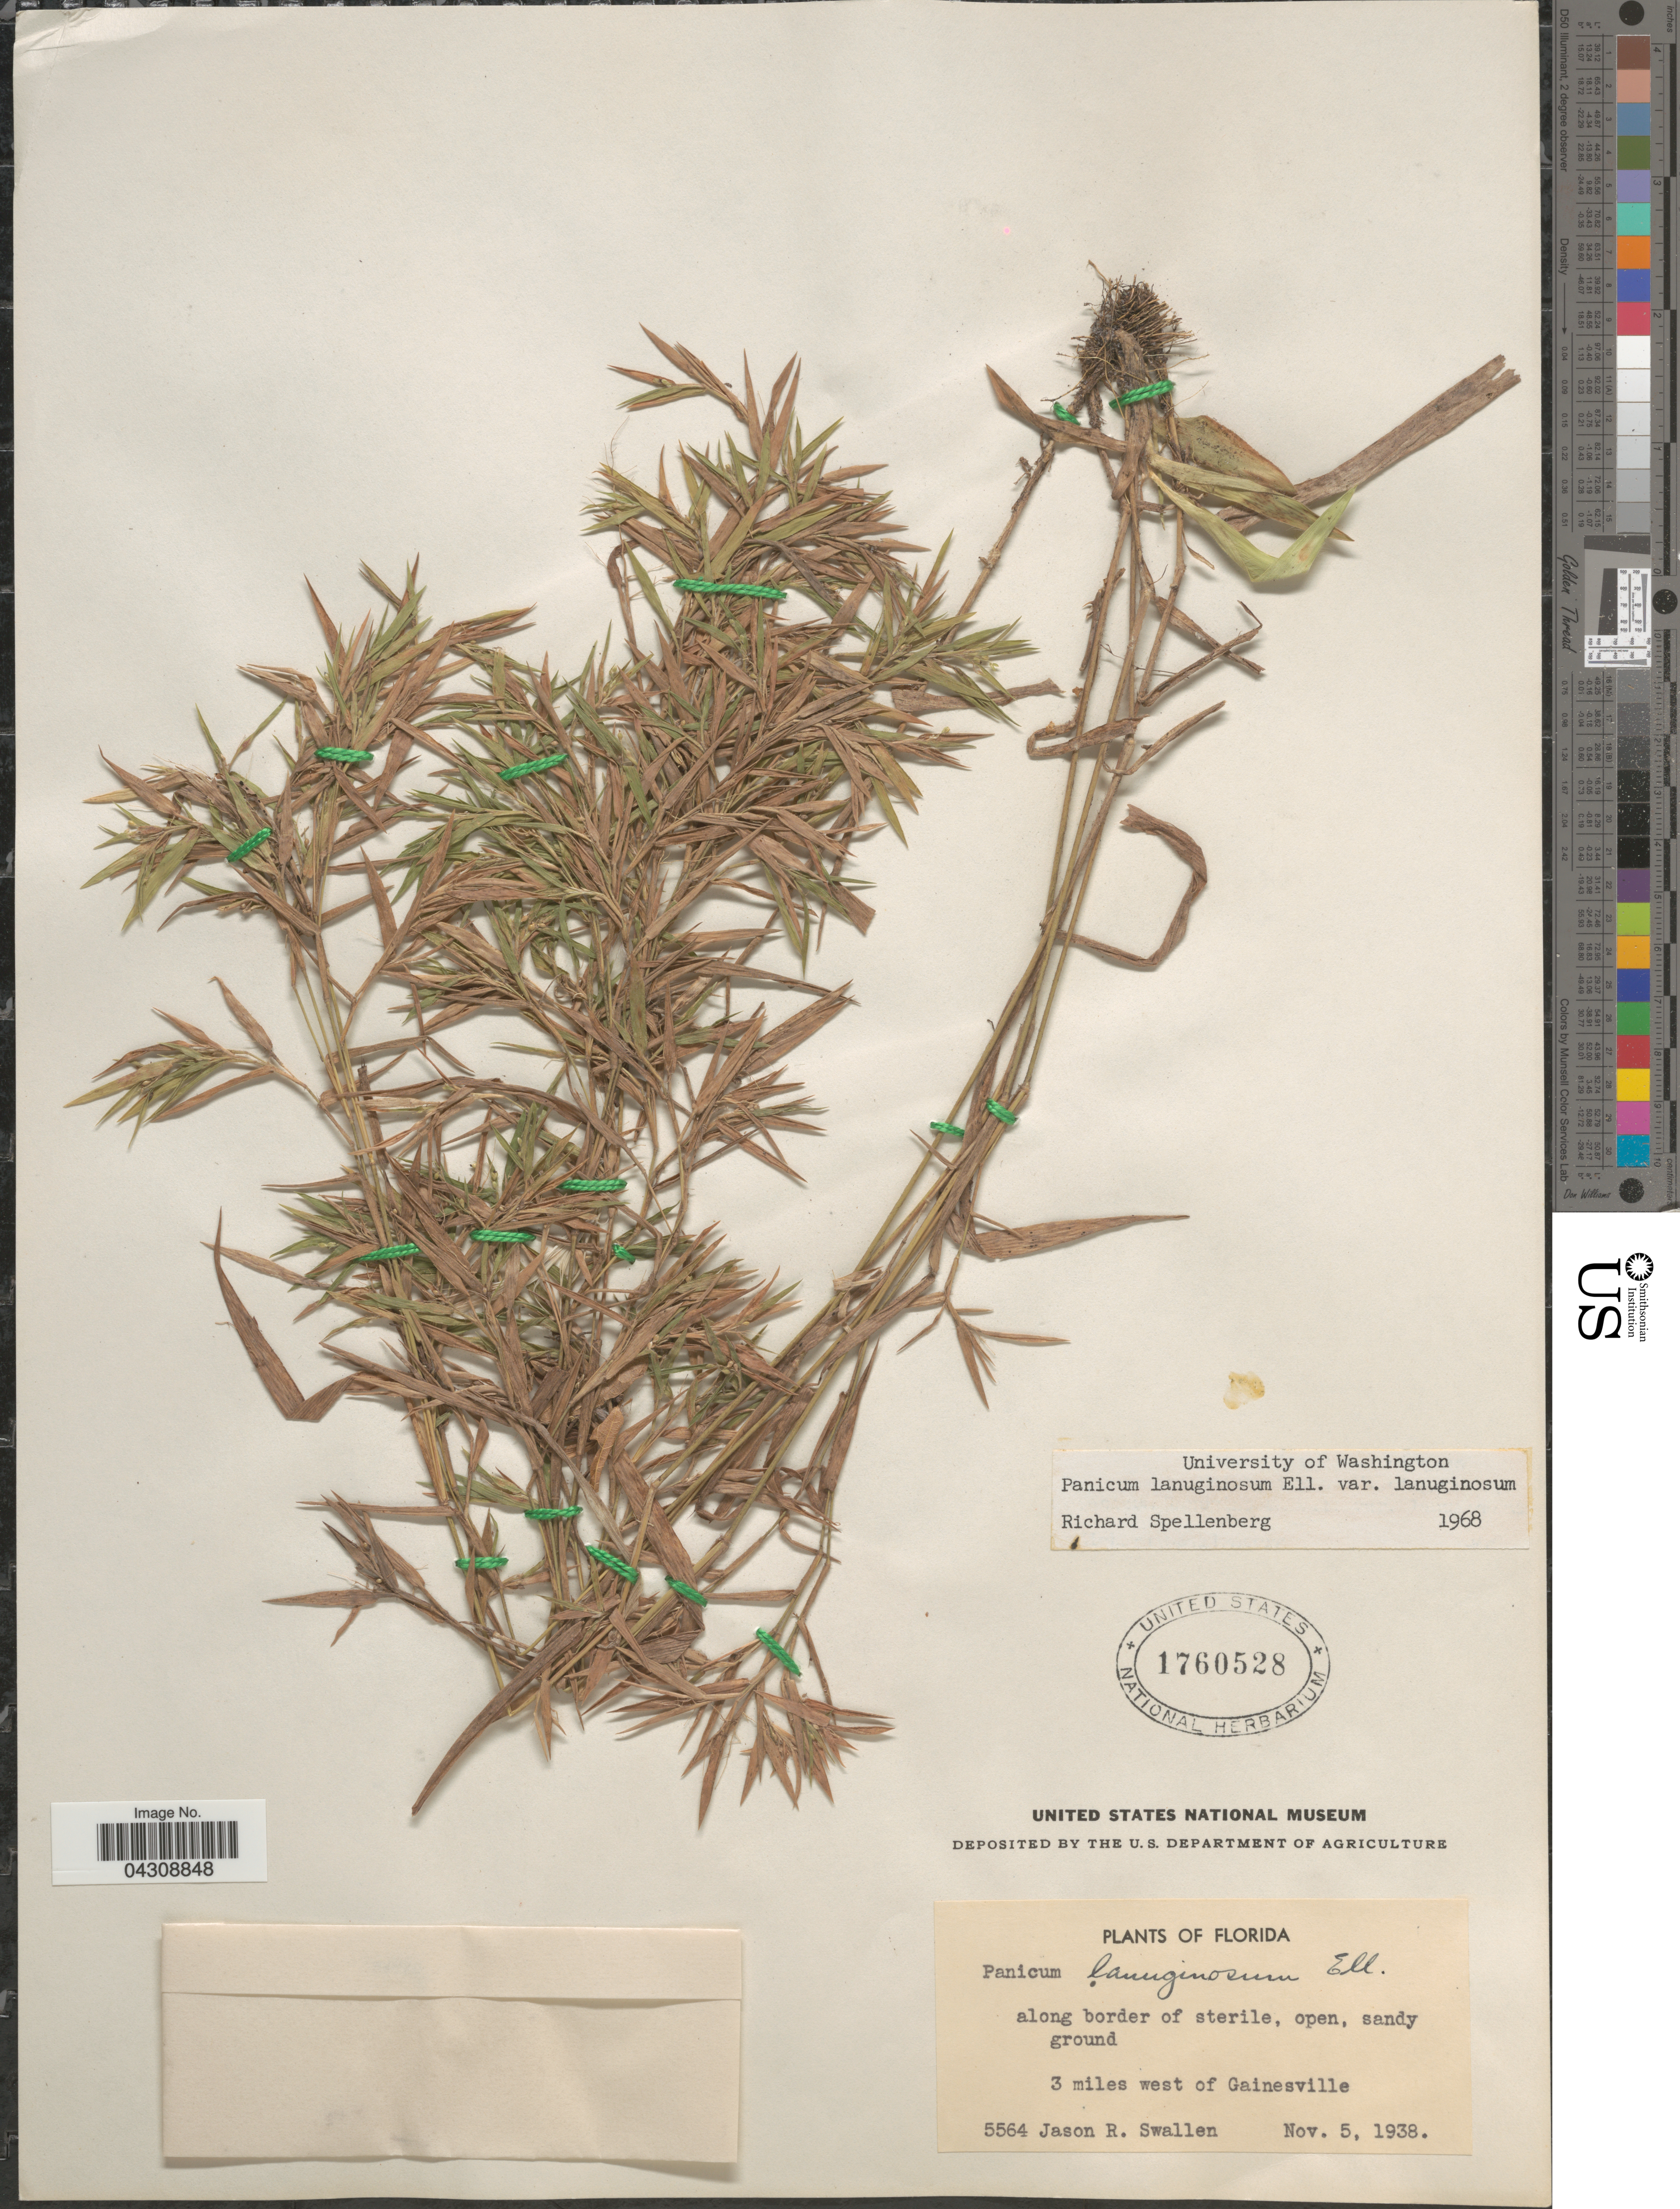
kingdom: Plantae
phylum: Tracheophyta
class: Liliopsida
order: Poales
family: Poaceae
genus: Dichanthelium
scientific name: Dichanthelium acuminatum var. acuminatum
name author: (Sw.) Gould & C.A. Clark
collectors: J. R. Swallen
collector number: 5564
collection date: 1938-11-05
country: United States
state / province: Florida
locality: Along border of sterile, ope, sandy ground. 3 miles west of Gainesville.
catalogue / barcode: US 1760528